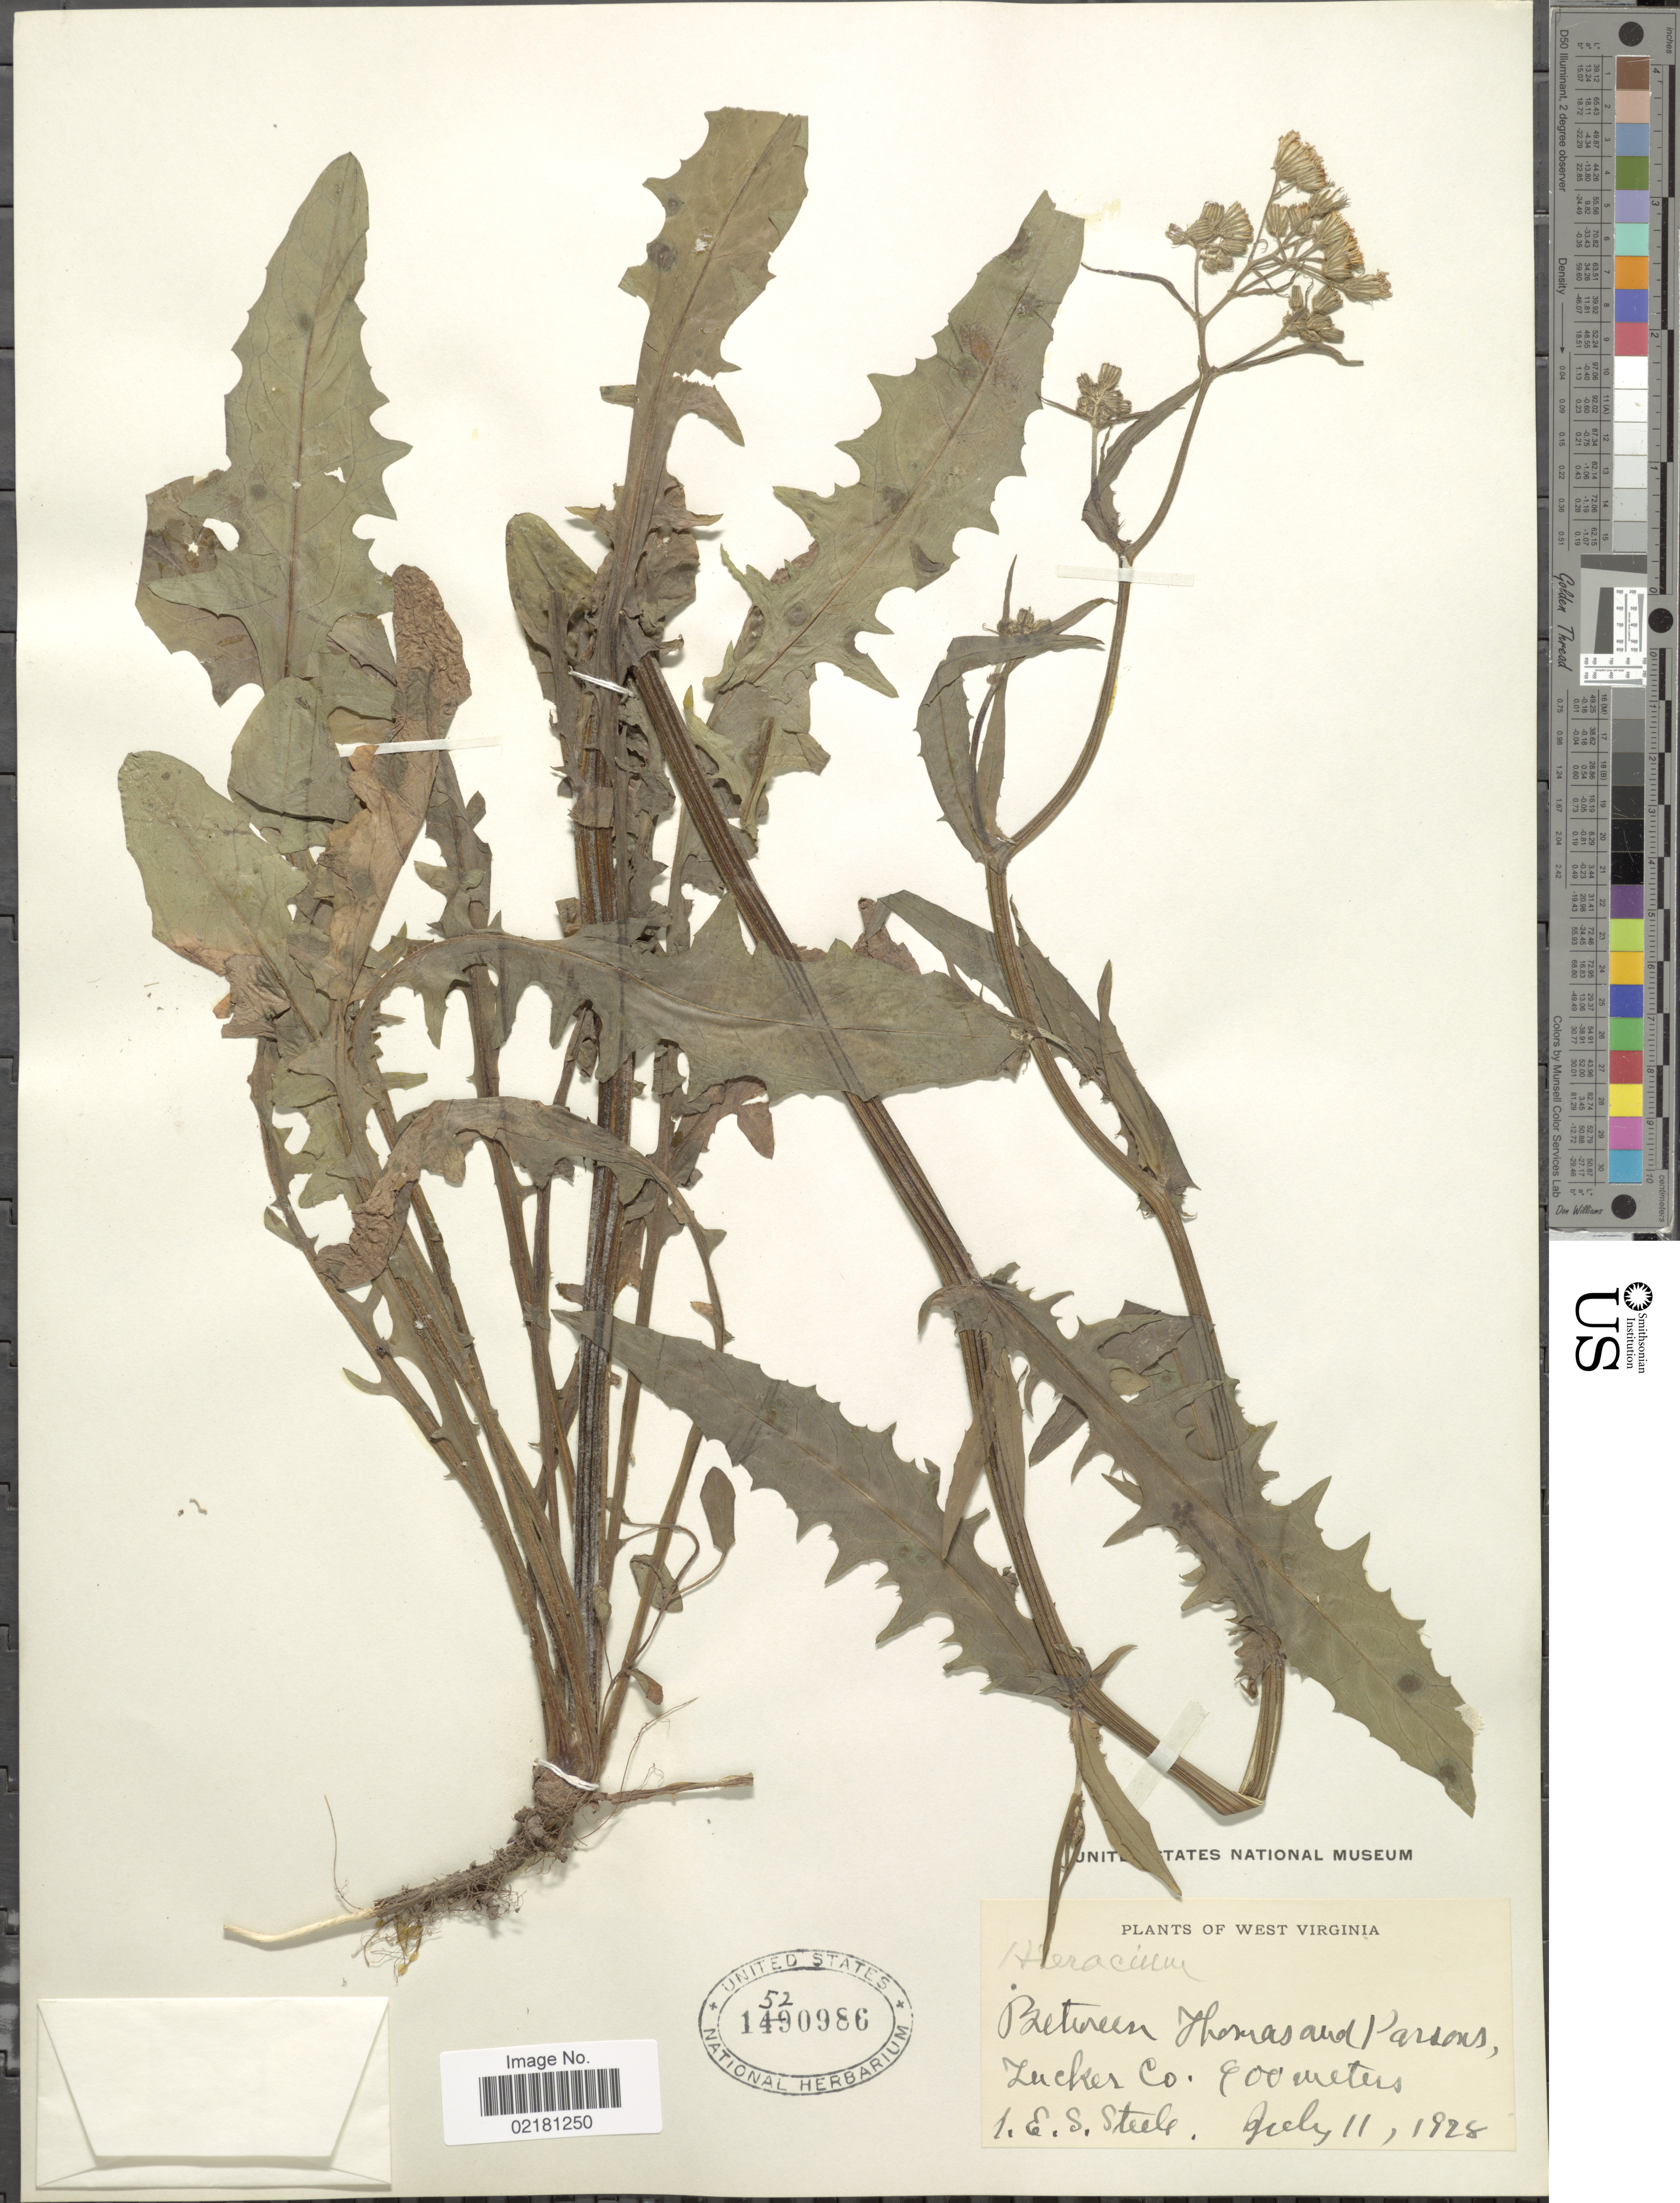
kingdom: Plantae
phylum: Tracheophyta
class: Magnoliopsida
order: Asterales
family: Asteraceae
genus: Hieracium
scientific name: Hieracium repandulare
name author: Druce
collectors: E. Steele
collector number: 1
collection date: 1928-07-11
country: United States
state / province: West Virginia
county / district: Tucker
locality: Between Thomas and Parsons, Tucker Co.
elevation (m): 900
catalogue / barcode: US 1520986